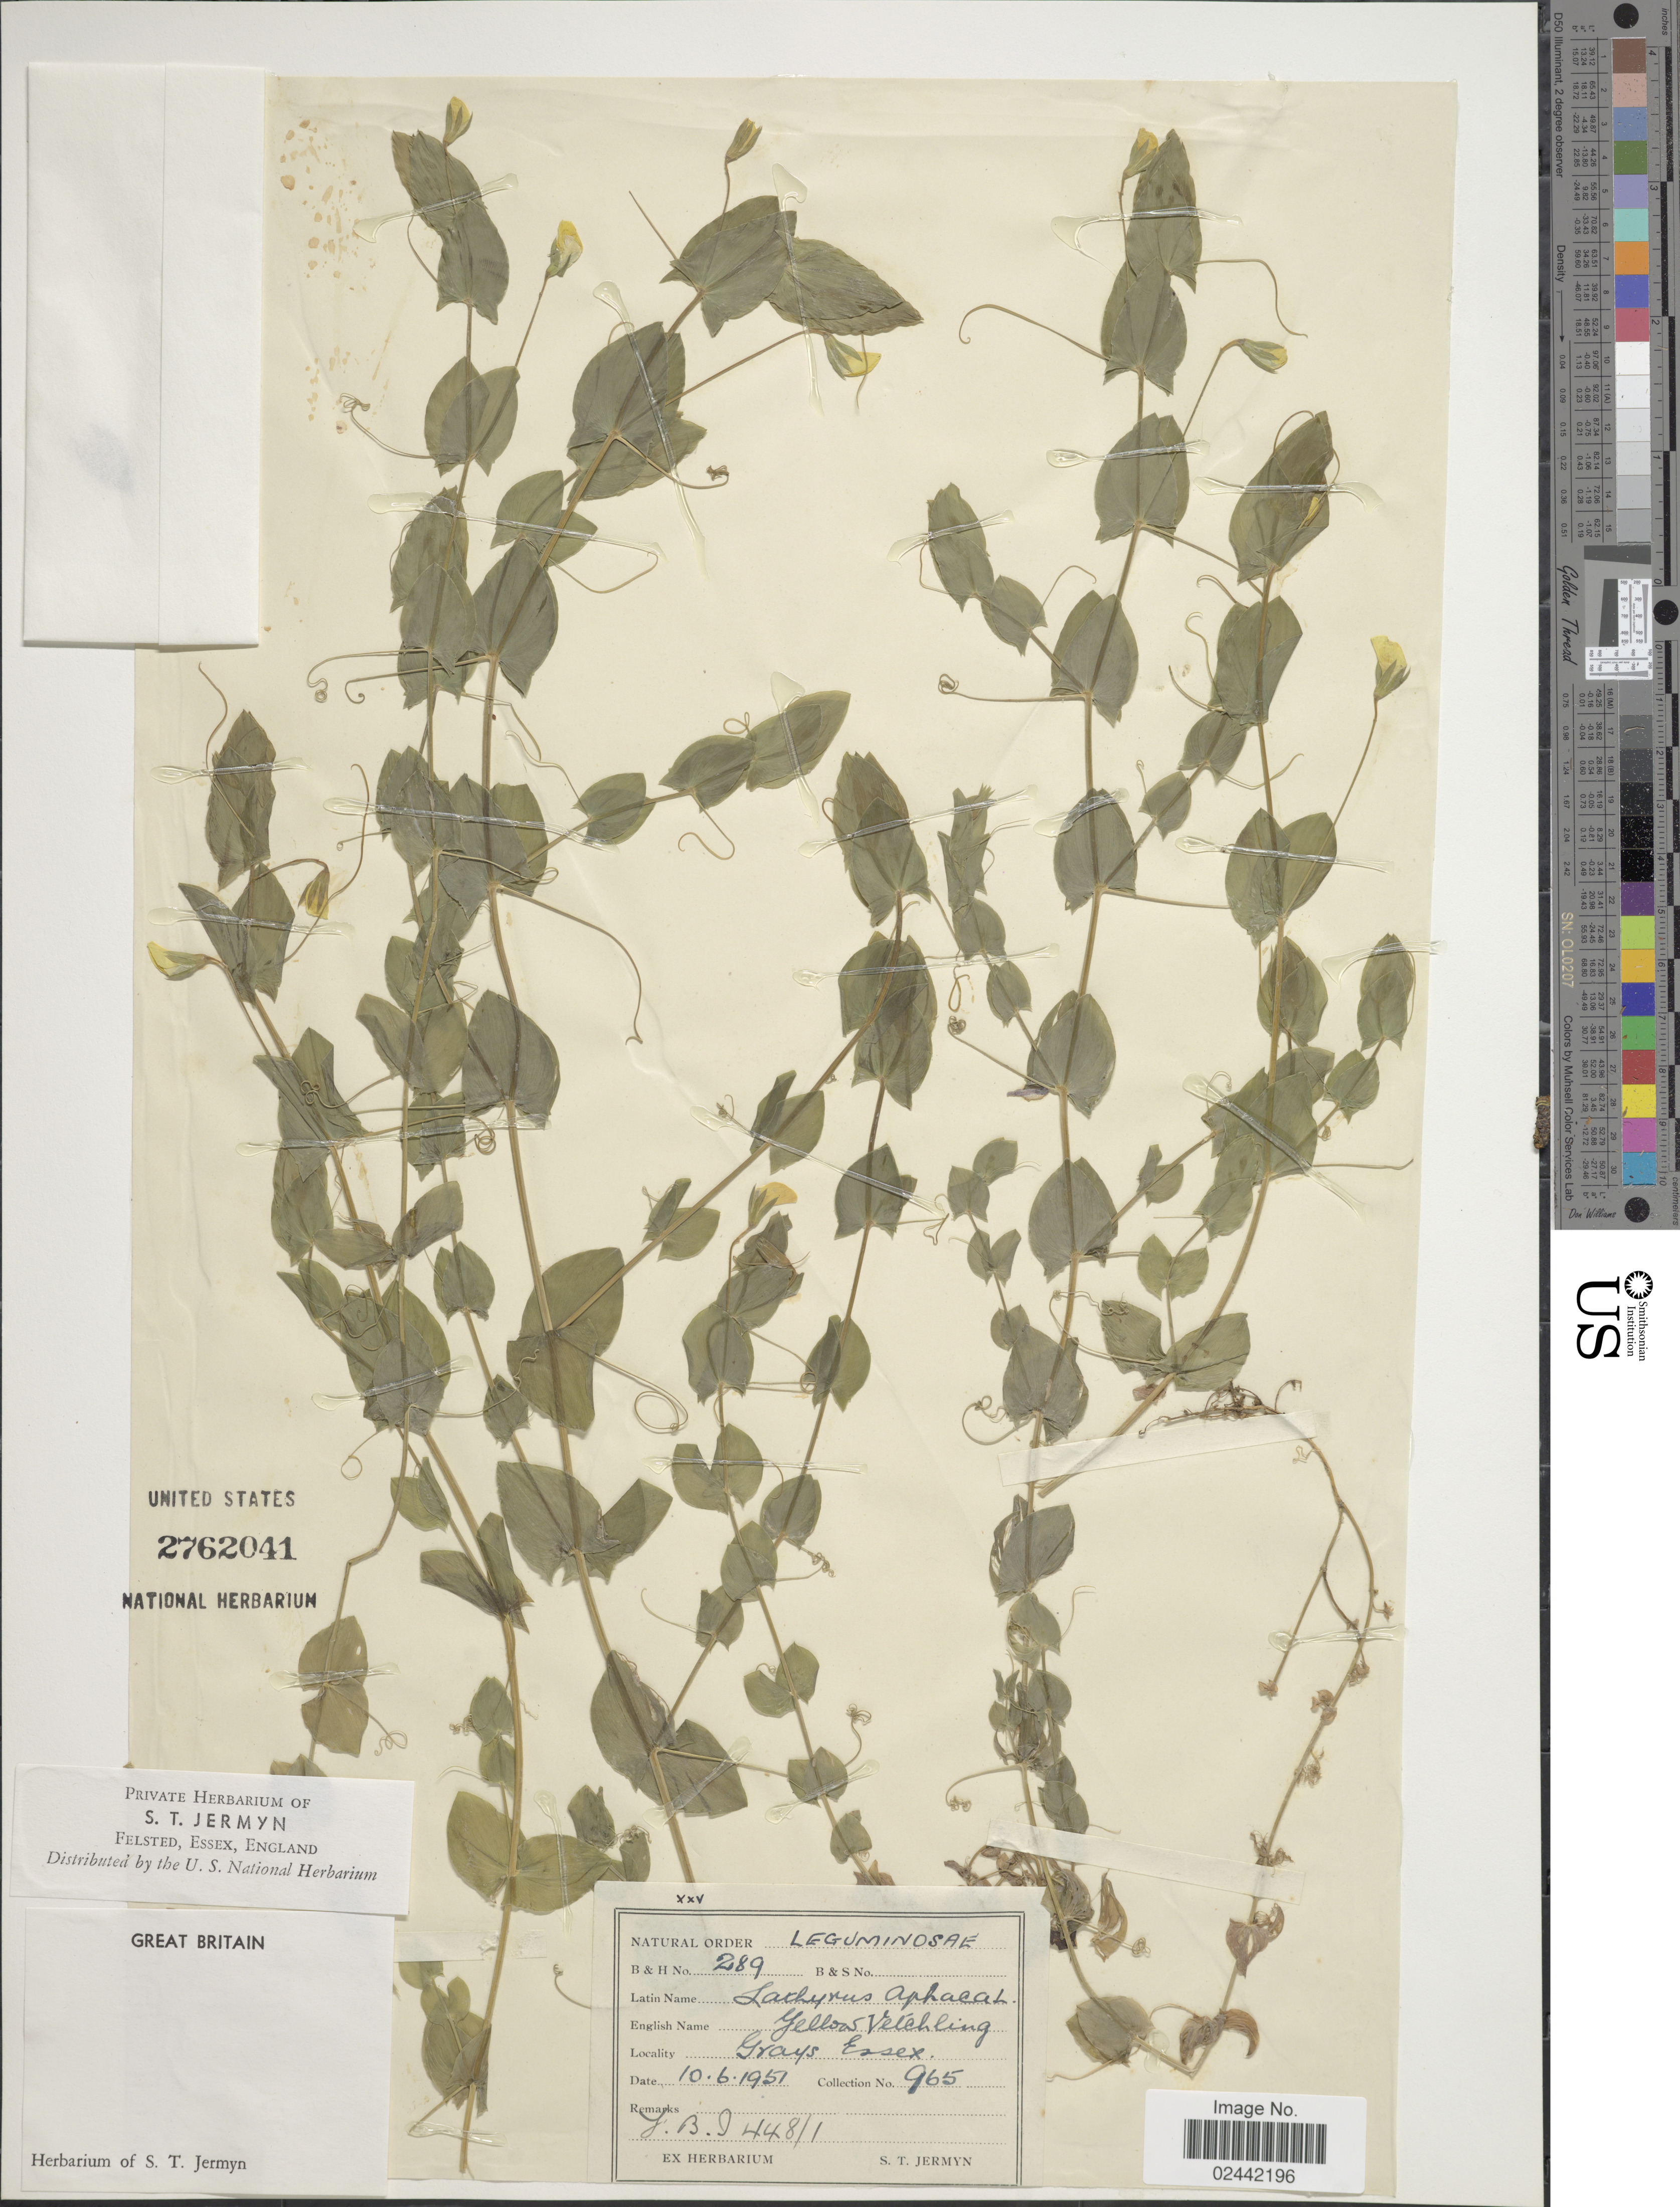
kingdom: Plantae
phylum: Tracheophyta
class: Magnoliopsida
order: Fabales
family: Fabaceae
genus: Lathyrus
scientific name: Lathyrus aphaca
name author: L.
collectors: ex herb. S. T. Jermyn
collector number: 289/965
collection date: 1951-06-10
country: United Kingdom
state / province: England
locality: Great Britain. Grays Essex.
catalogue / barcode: US 2762041